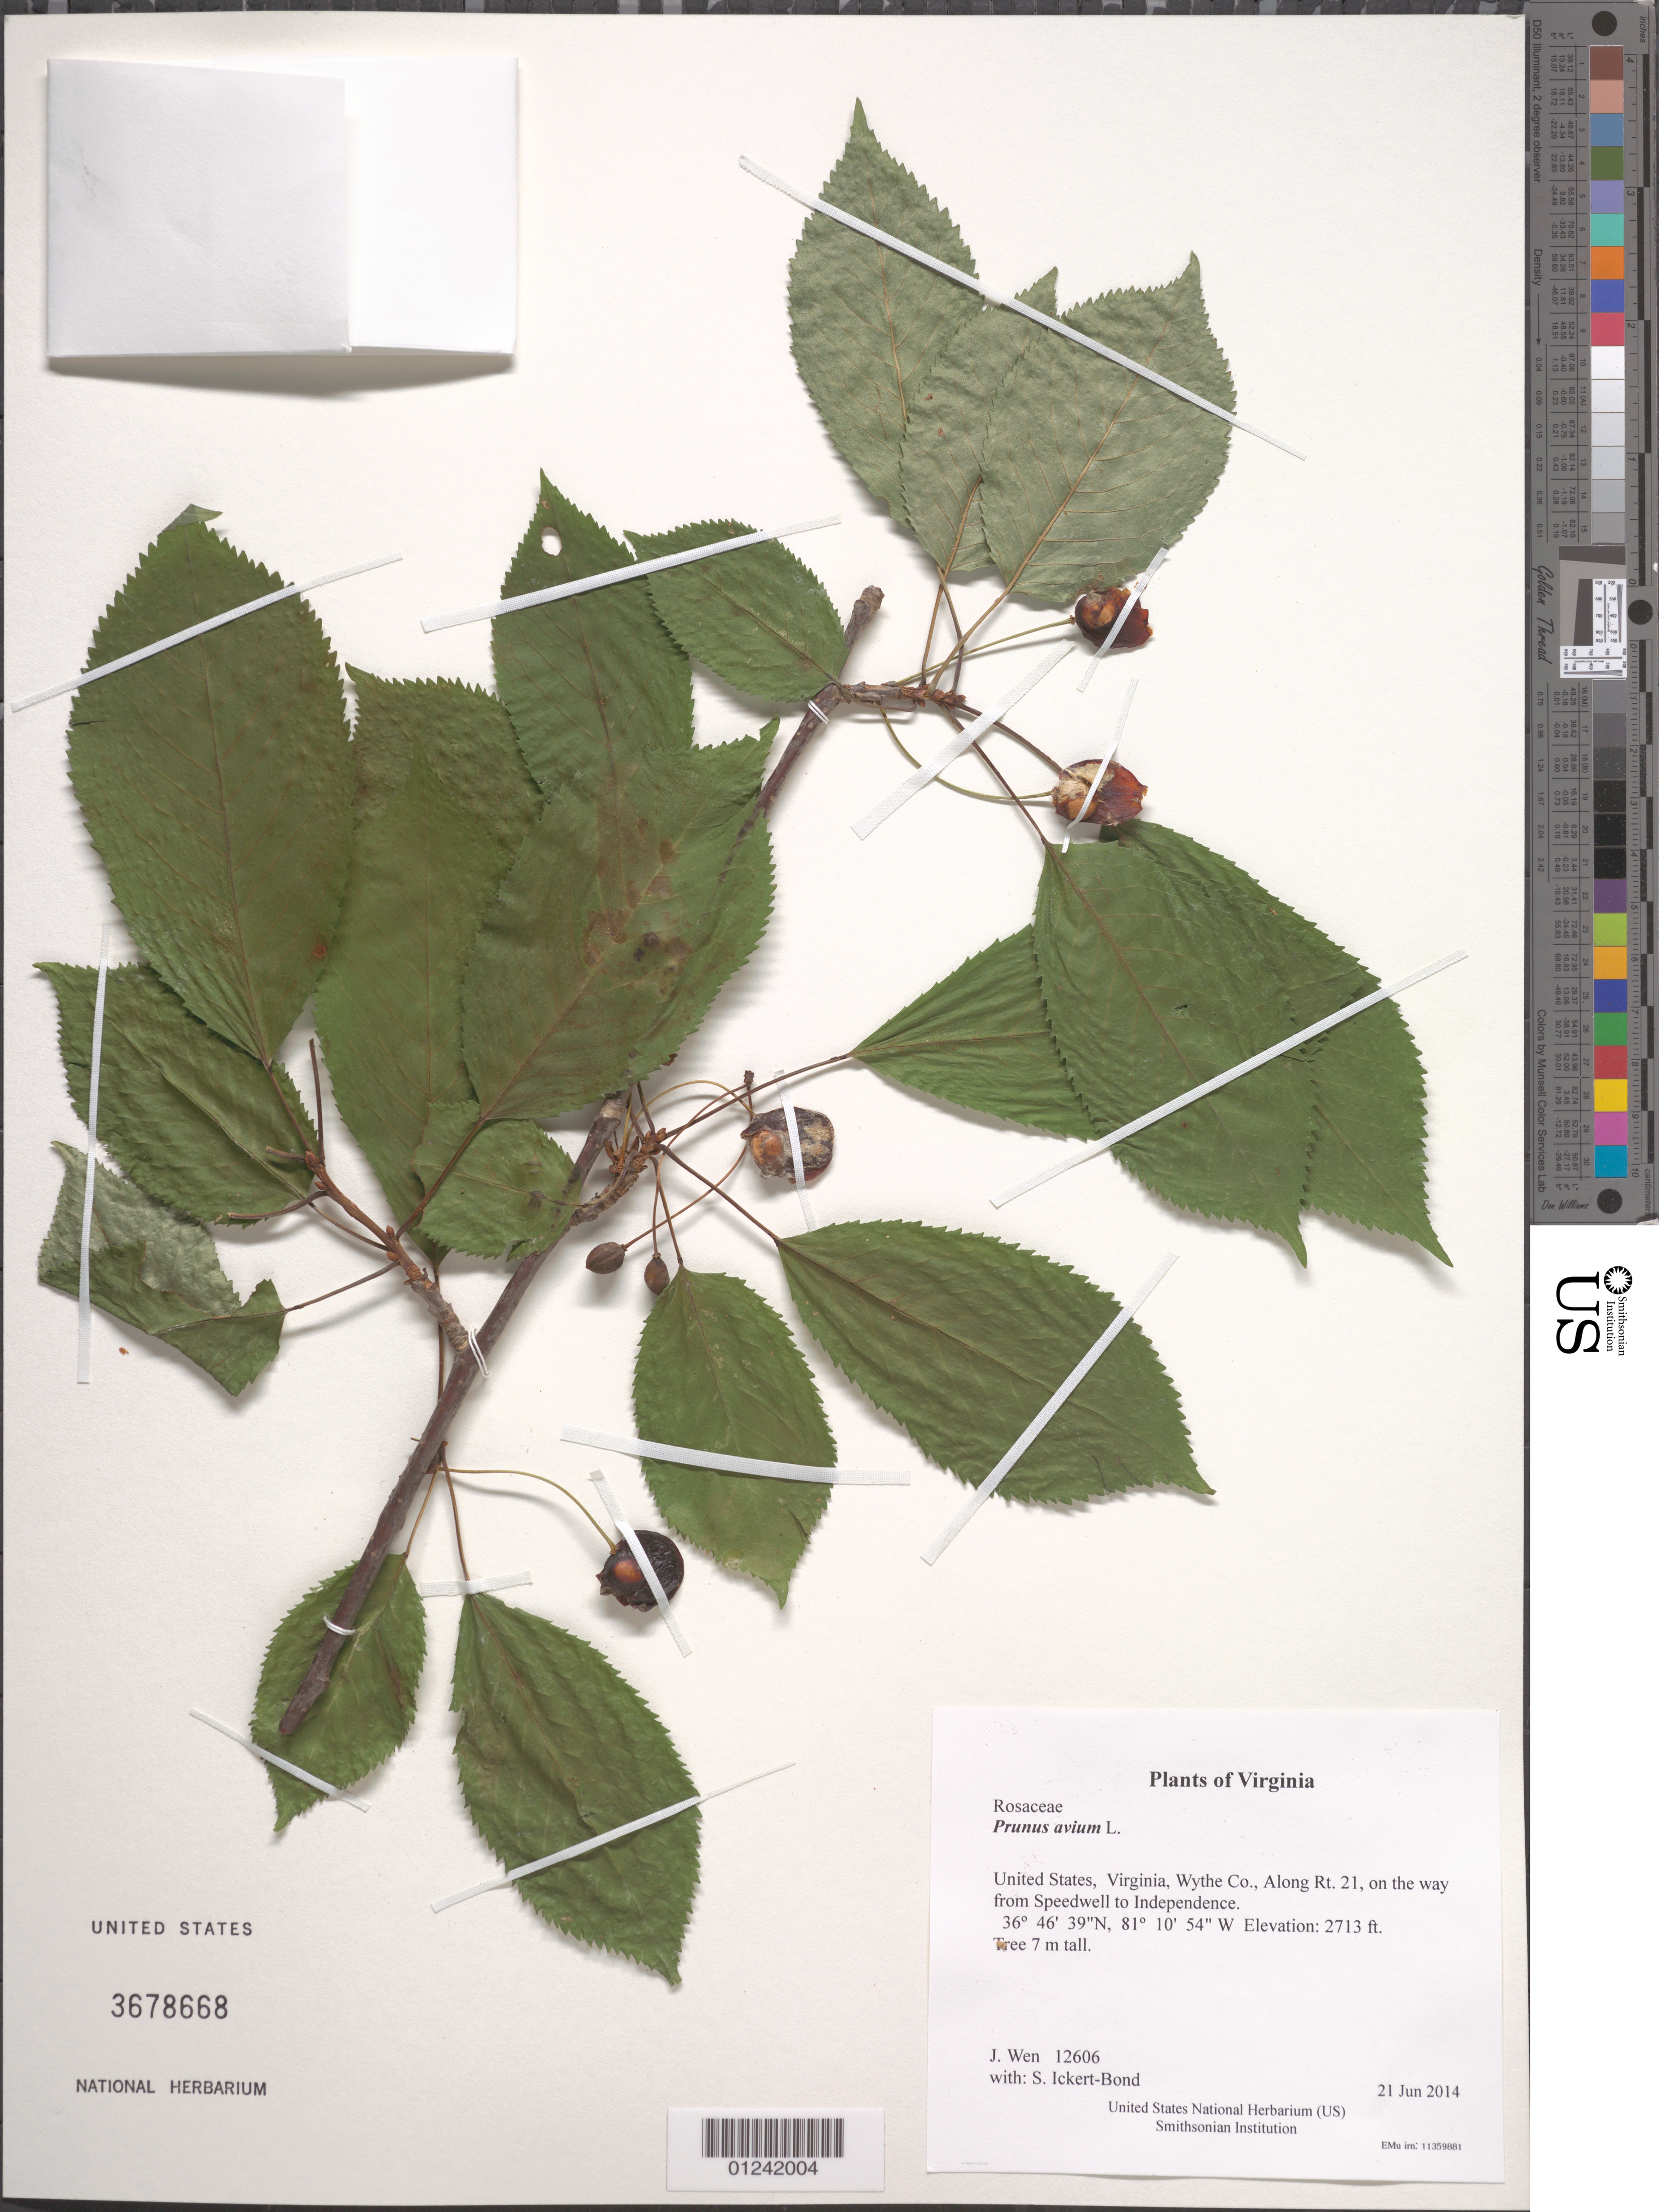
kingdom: Plantae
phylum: Tracheophyta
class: Magnoliopsida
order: Rosales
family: Rosaceae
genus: Prunus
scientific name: Prunus avium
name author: L.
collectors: J. Wen & S. Ickert-Bond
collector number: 12606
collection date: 2014-06-21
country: United States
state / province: Virginia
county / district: Wythe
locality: Along Rt. 21, on the way from Speedwell to Independence.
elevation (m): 827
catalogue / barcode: US 3678668